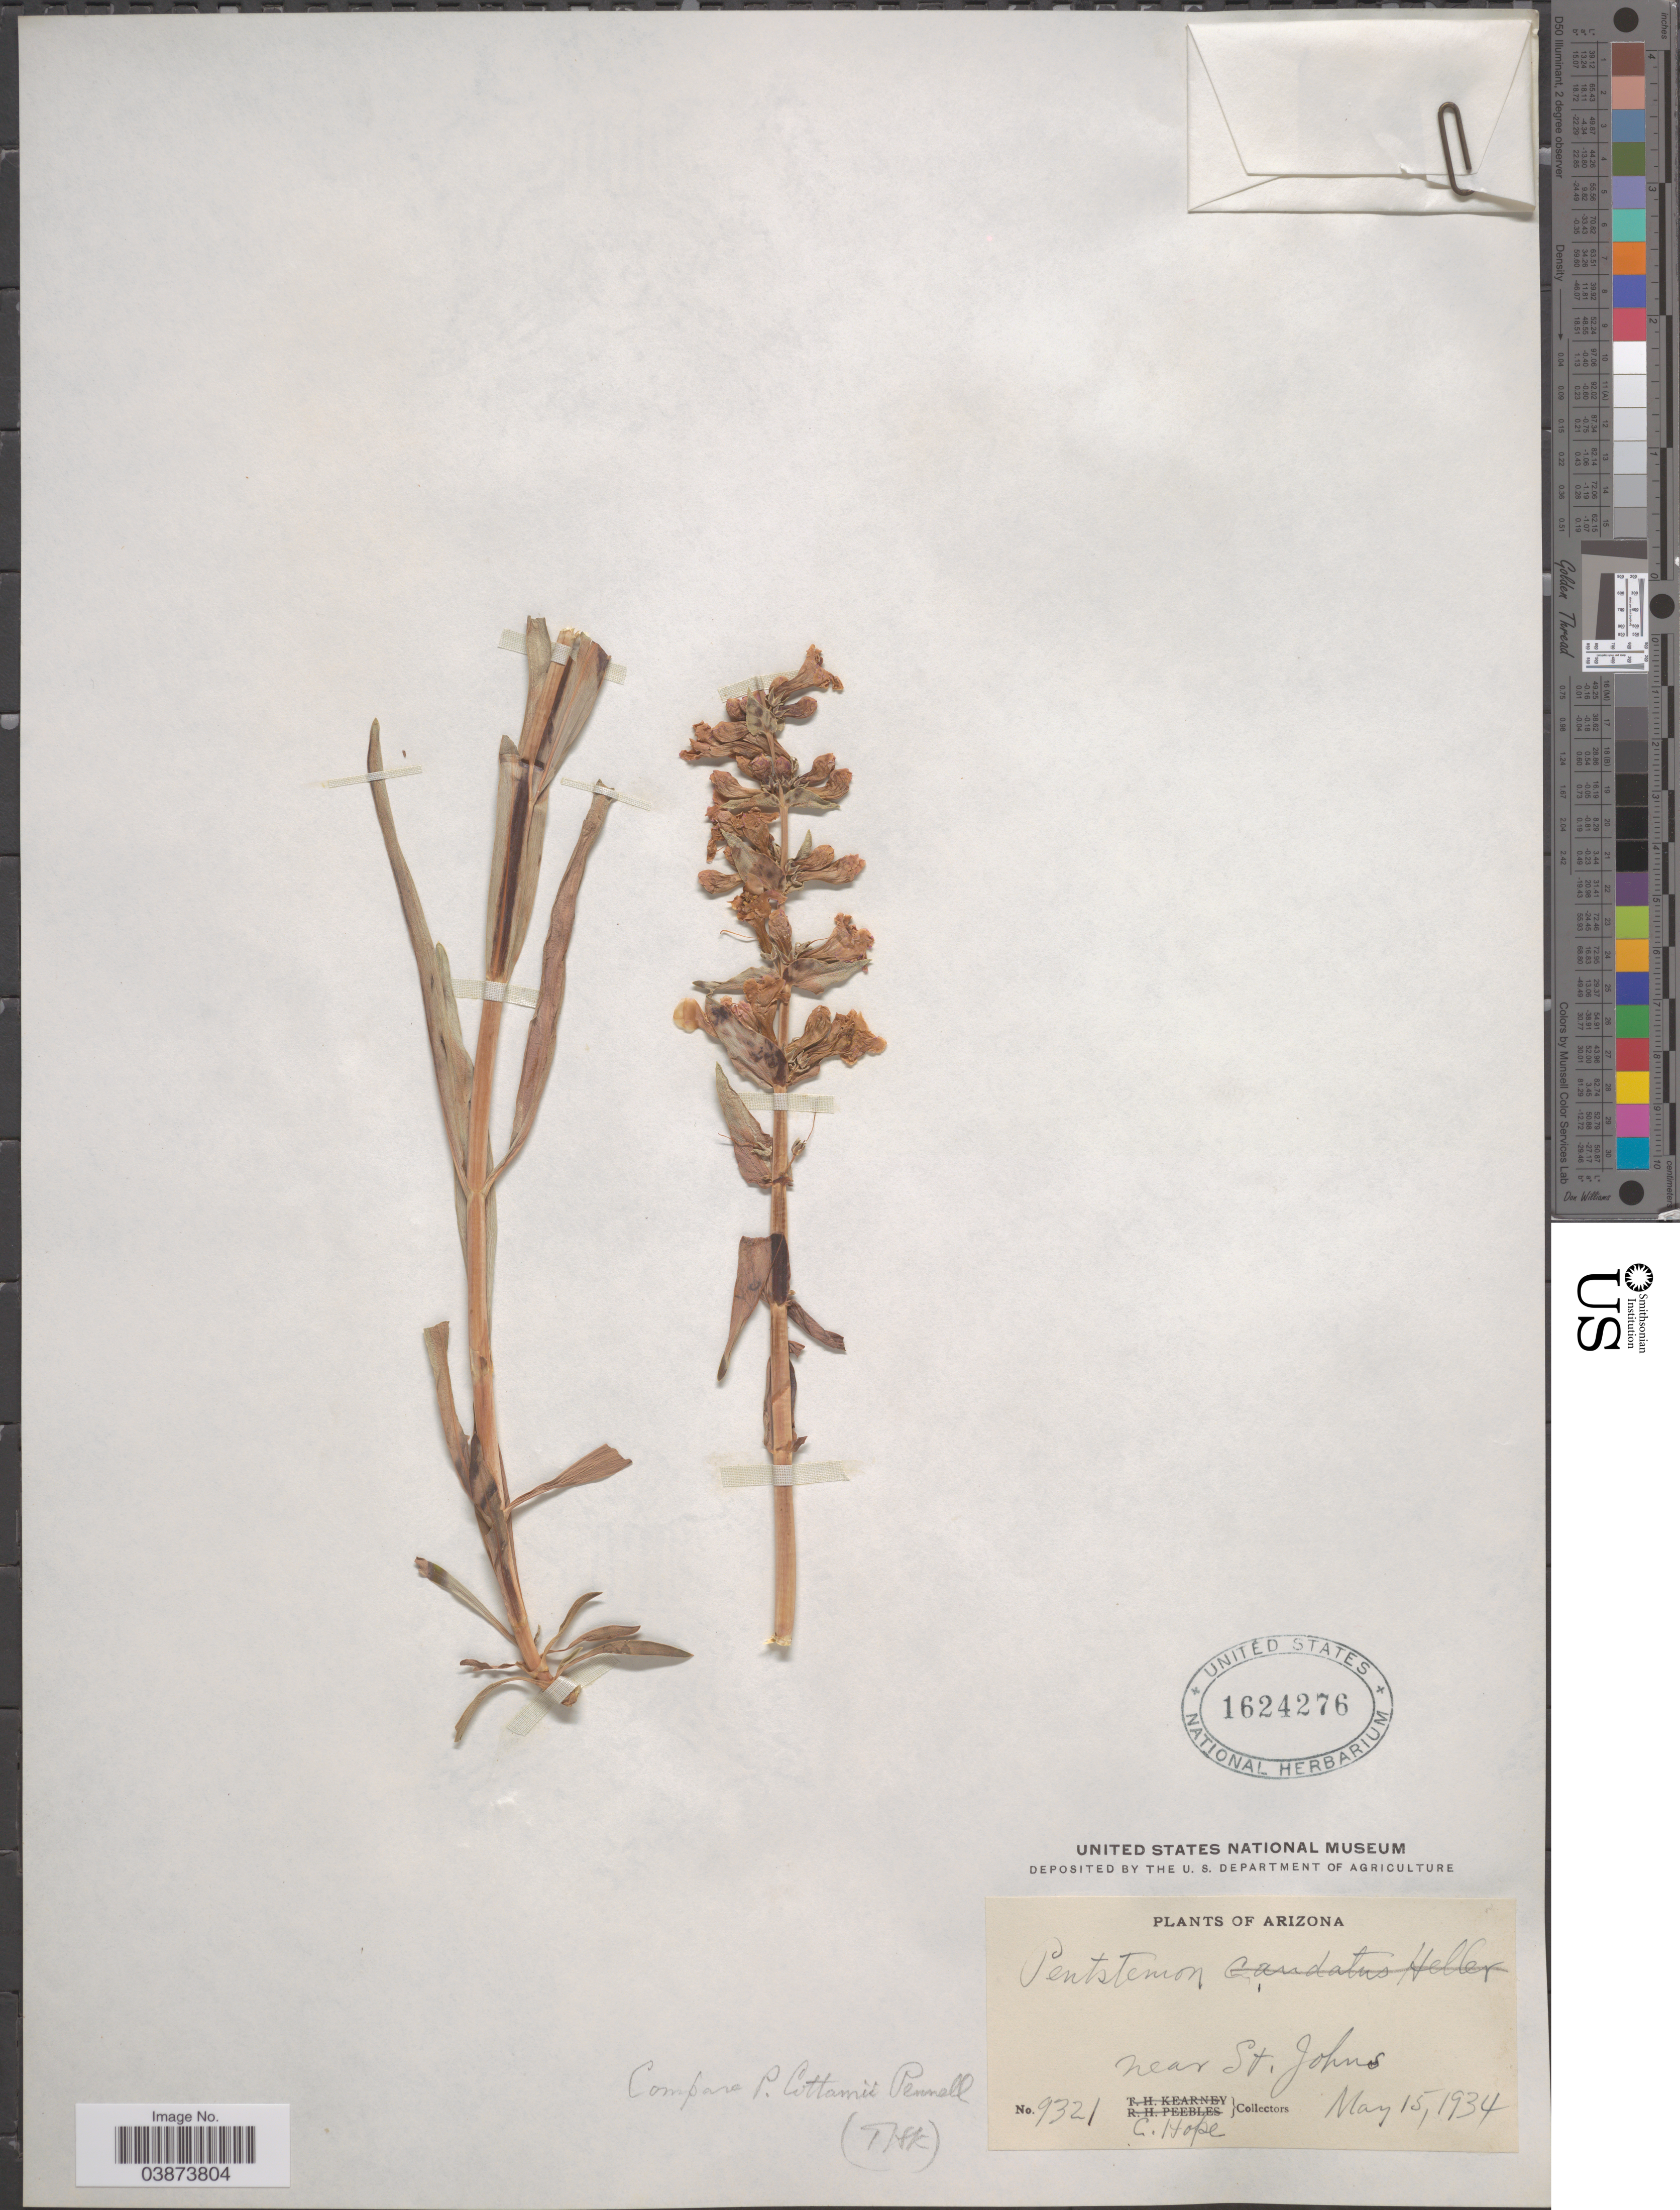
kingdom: Plantae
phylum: Tracheophyta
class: Magnoliopsida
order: Lamiales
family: Plantaginaceae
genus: Penstemon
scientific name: Penstemon caudatus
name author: A. Heller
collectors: C. Hope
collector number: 9321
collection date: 1934-05-15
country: United States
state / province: Arizona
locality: Near St. Johns.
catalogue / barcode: US 1624276